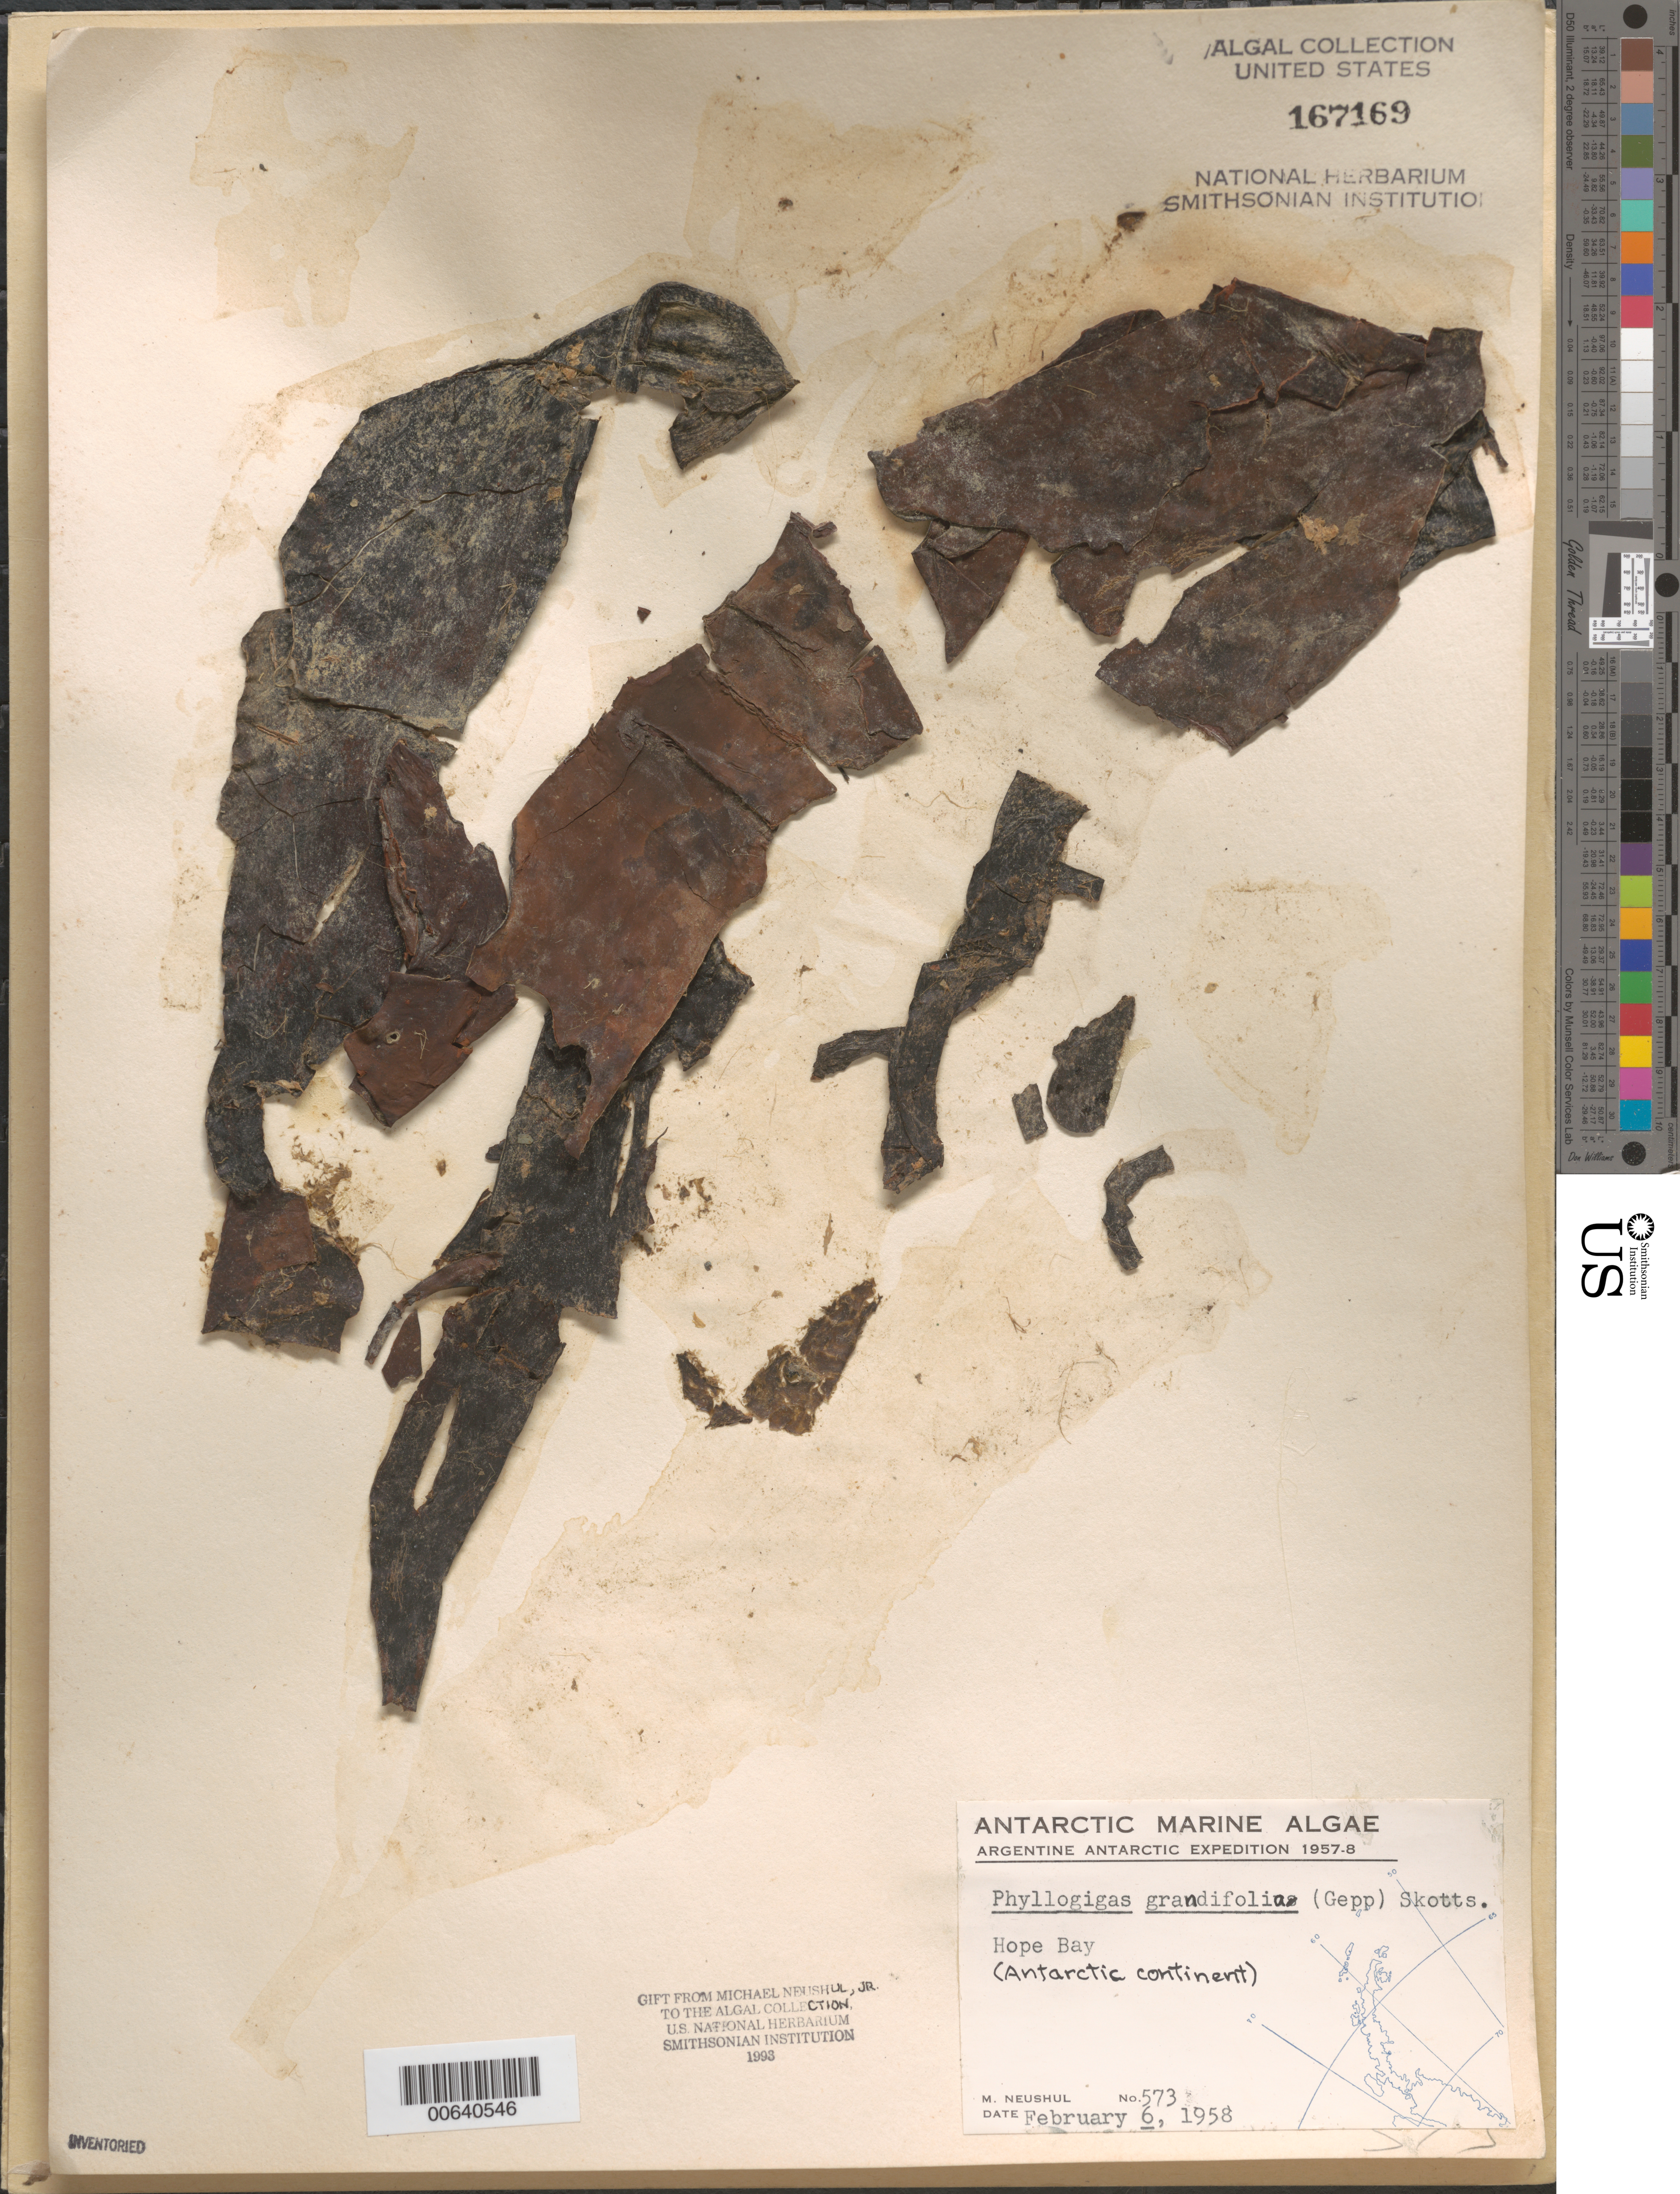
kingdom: Chromista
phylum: Ochrophyta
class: Phaeophyceae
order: Desmarestiales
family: Desmarestiaceae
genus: Himantothallus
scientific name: Himantothallus grandifolius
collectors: M. Neushul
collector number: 573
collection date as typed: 06 Feb 1958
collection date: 1958-02-06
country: Antarctica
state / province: Antarctic Peninsula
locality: Hope Bay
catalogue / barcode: US 167169